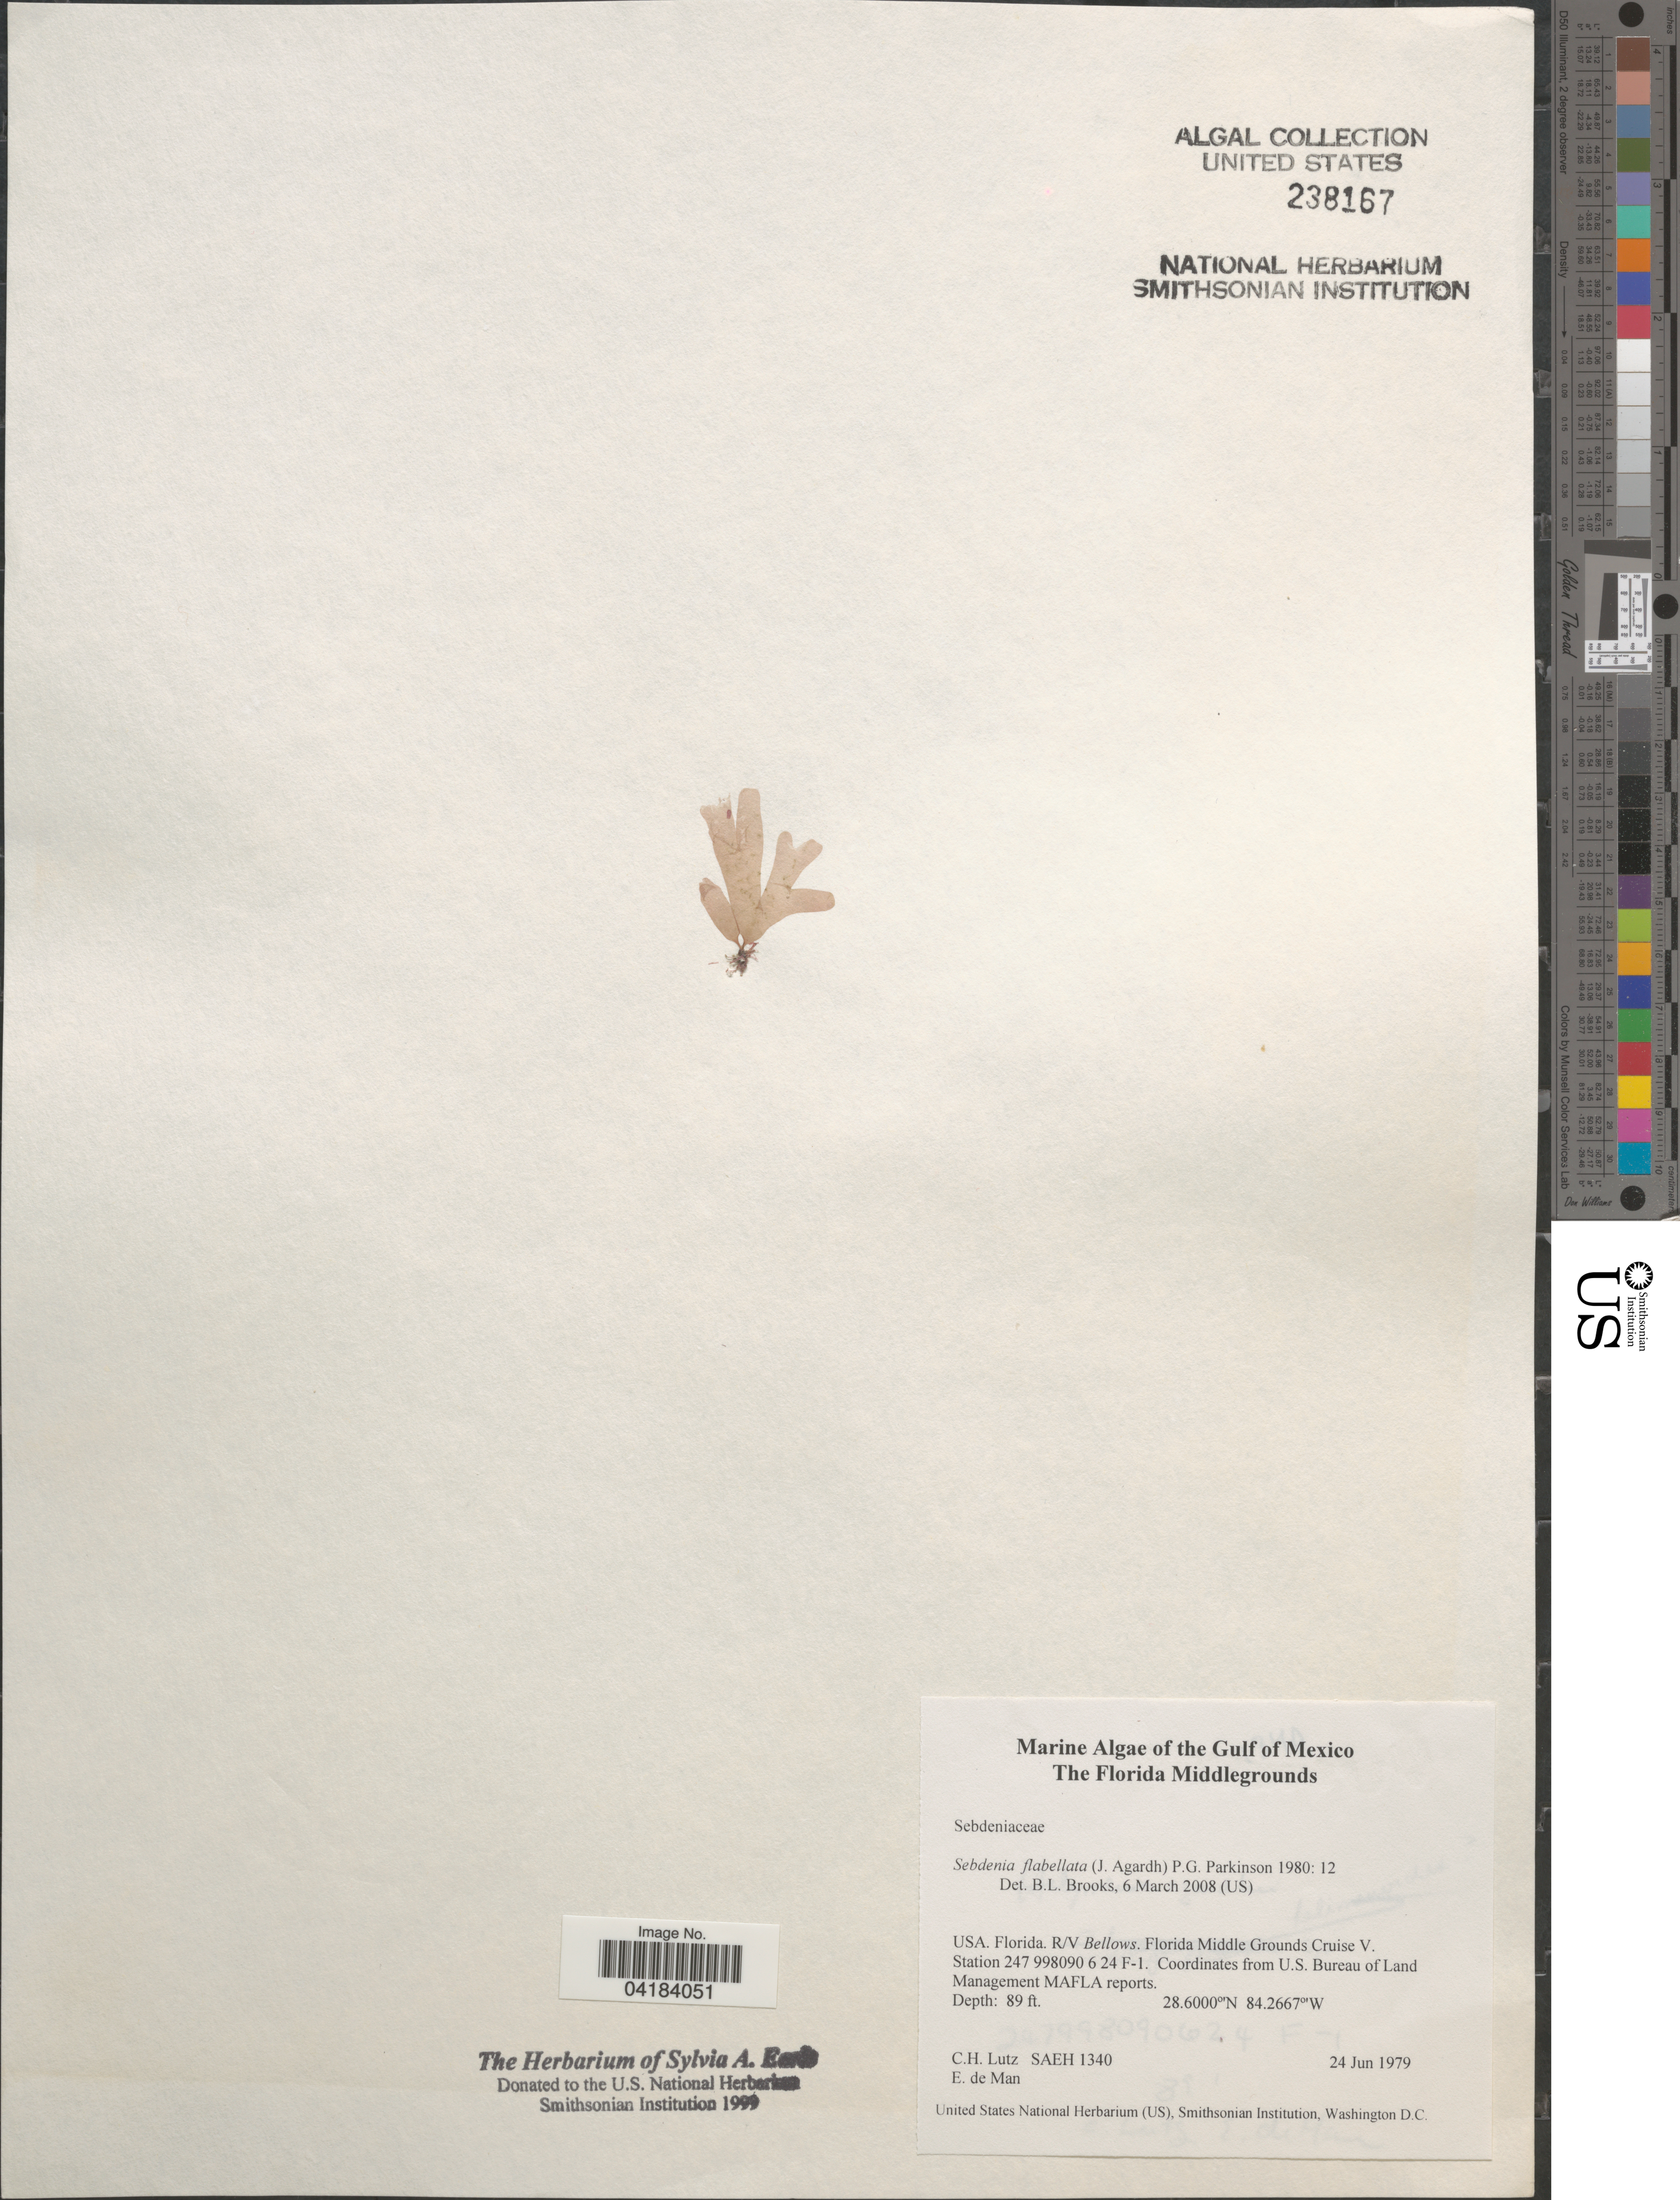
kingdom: Plantae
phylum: Rhodophyta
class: Florideophyceae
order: Sebdeniales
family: Sebdeniaceae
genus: Sebdenia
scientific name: Sebdenia flabellata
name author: (J. Agardh) P.G. Parkinson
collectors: C. Lutz & E. de Man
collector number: SAEH1340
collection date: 1979-06-24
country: United States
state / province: Florida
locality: The Gulf of Mexico. The Florida Middlegrounds. R/V Bellows. Florida Middle Grounds Cruise V. Station 247 998090 6 24 F-1.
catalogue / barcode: US 238167